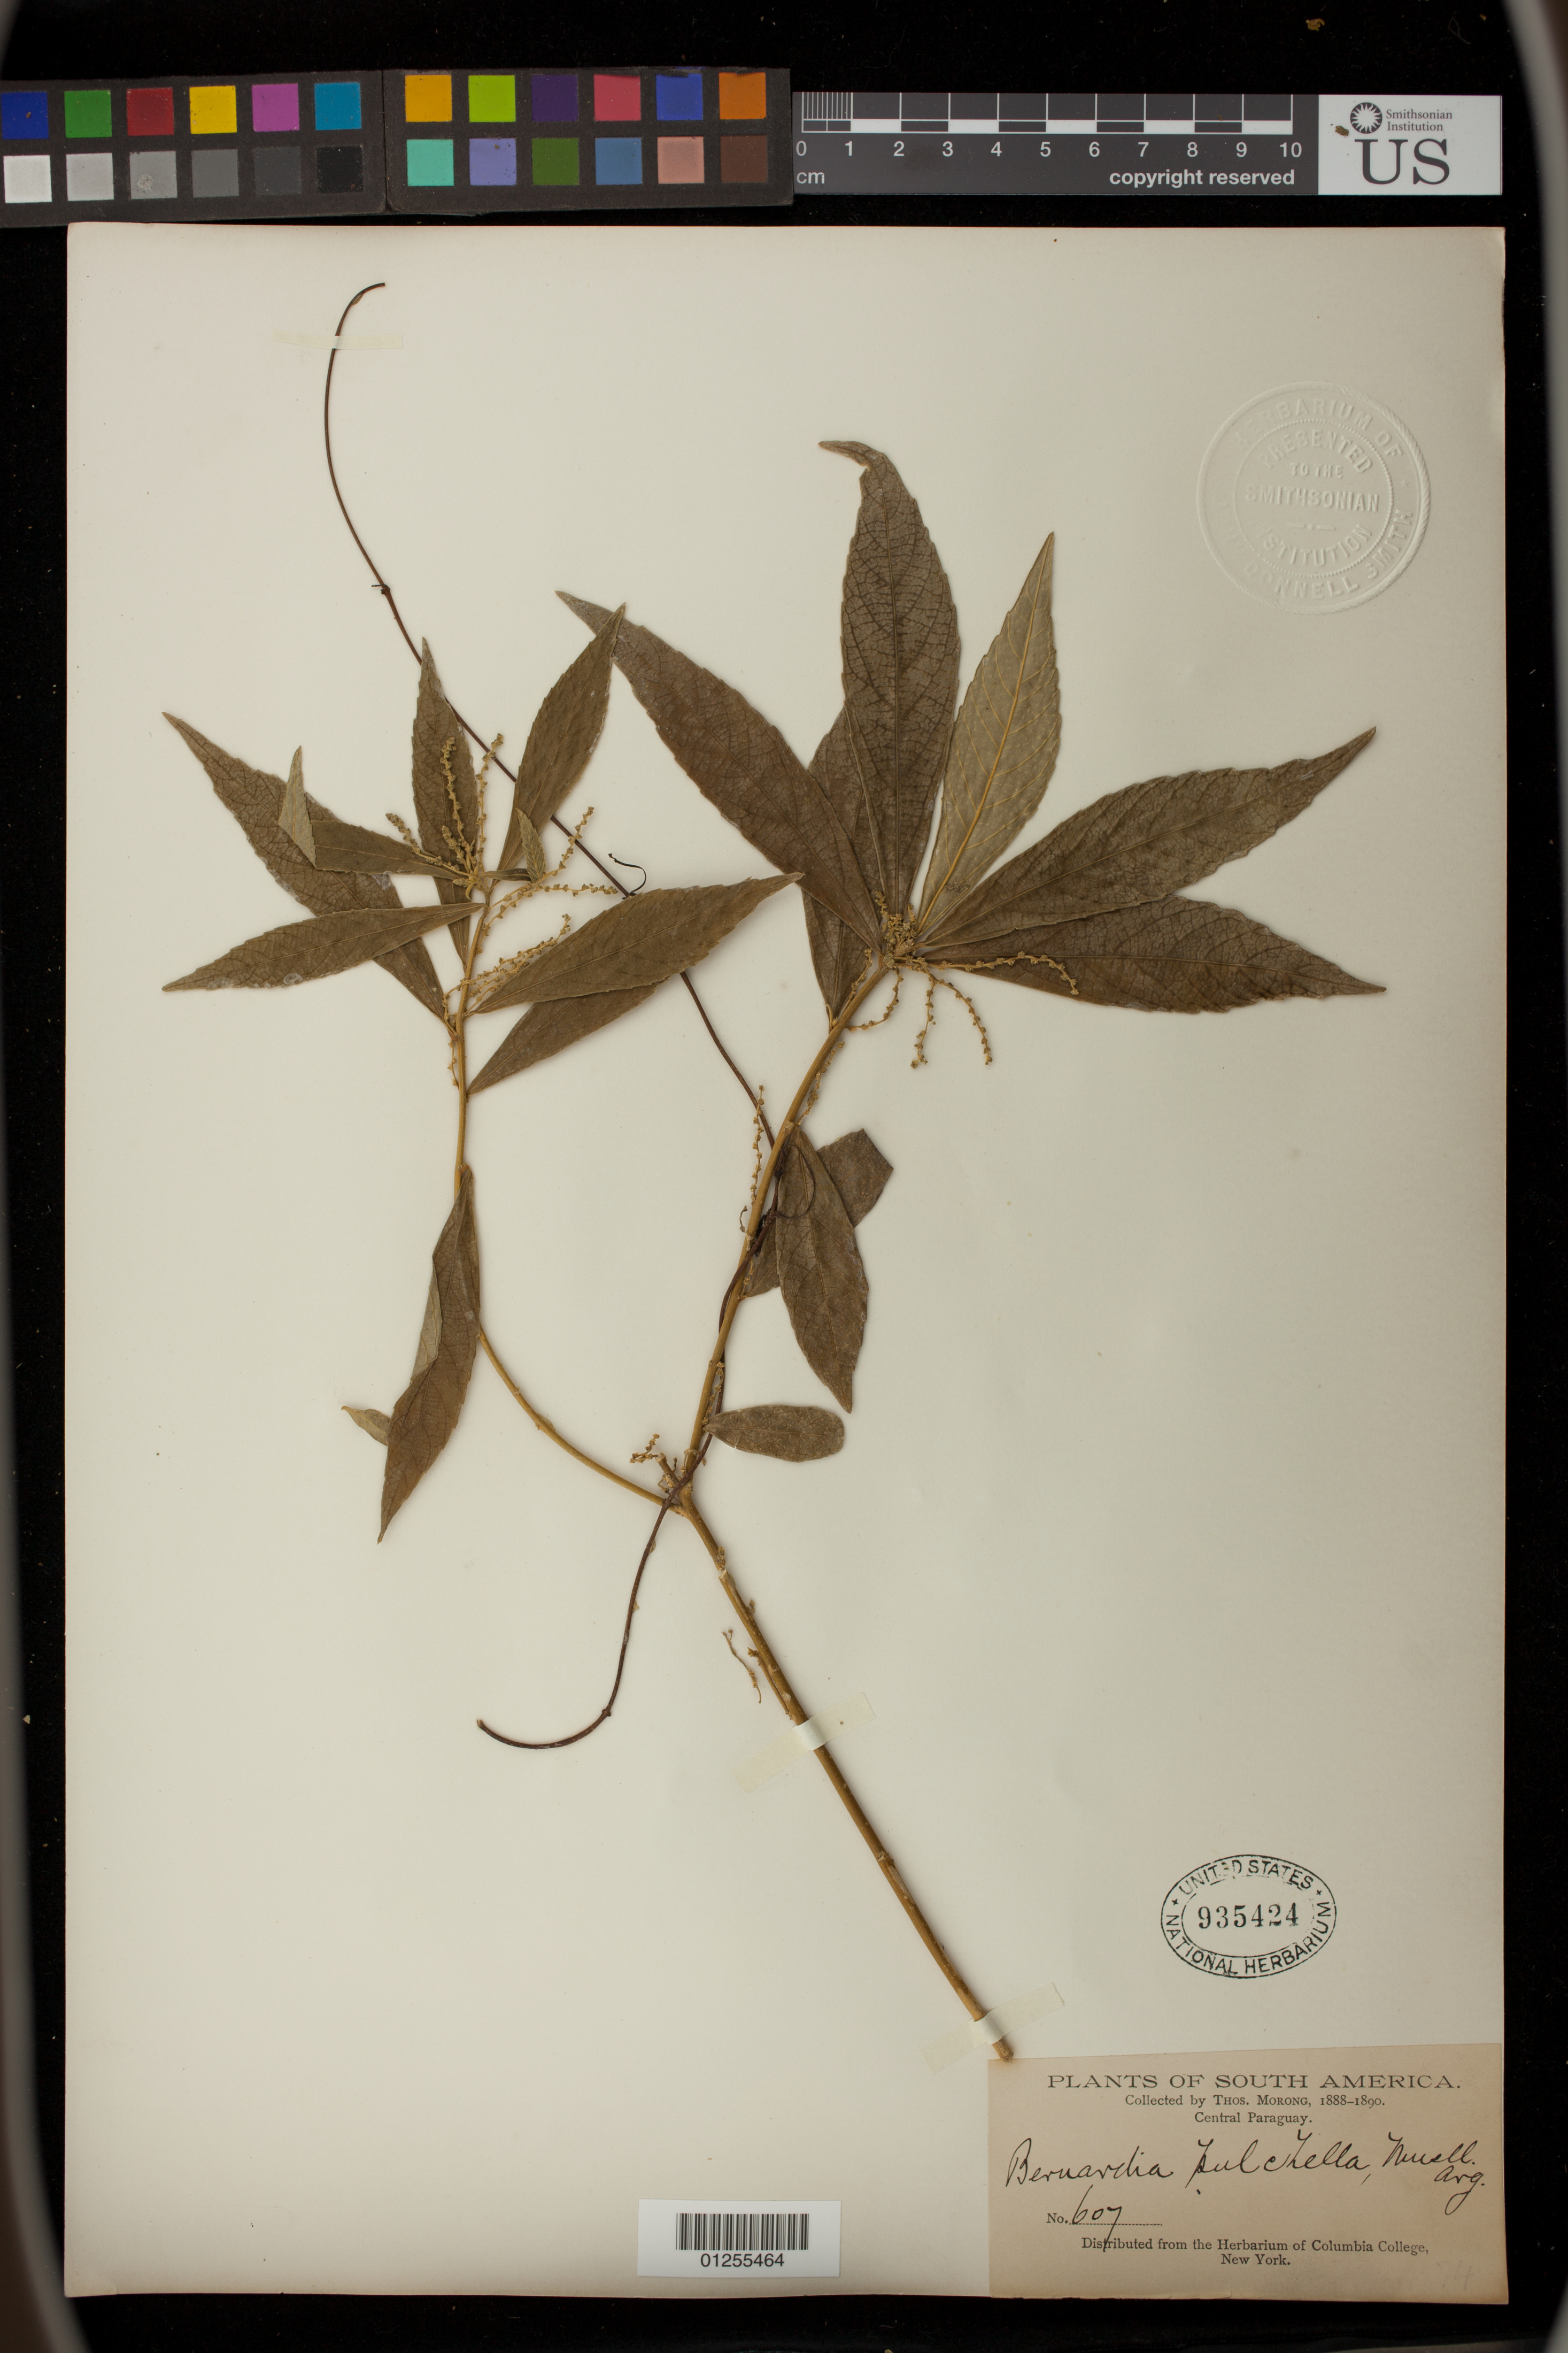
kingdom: Plantae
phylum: Tracheophyta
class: Magnoliopsida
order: Malpighiales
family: Euphorbiaceae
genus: Bernardia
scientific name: Bernardia pulchella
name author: (Baill.) Müll. Arg.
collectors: T. Morong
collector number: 607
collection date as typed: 1888 to -- --- 1890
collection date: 1888/1890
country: Paraguay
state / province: Central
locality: Asunción.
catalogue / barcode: US 935424